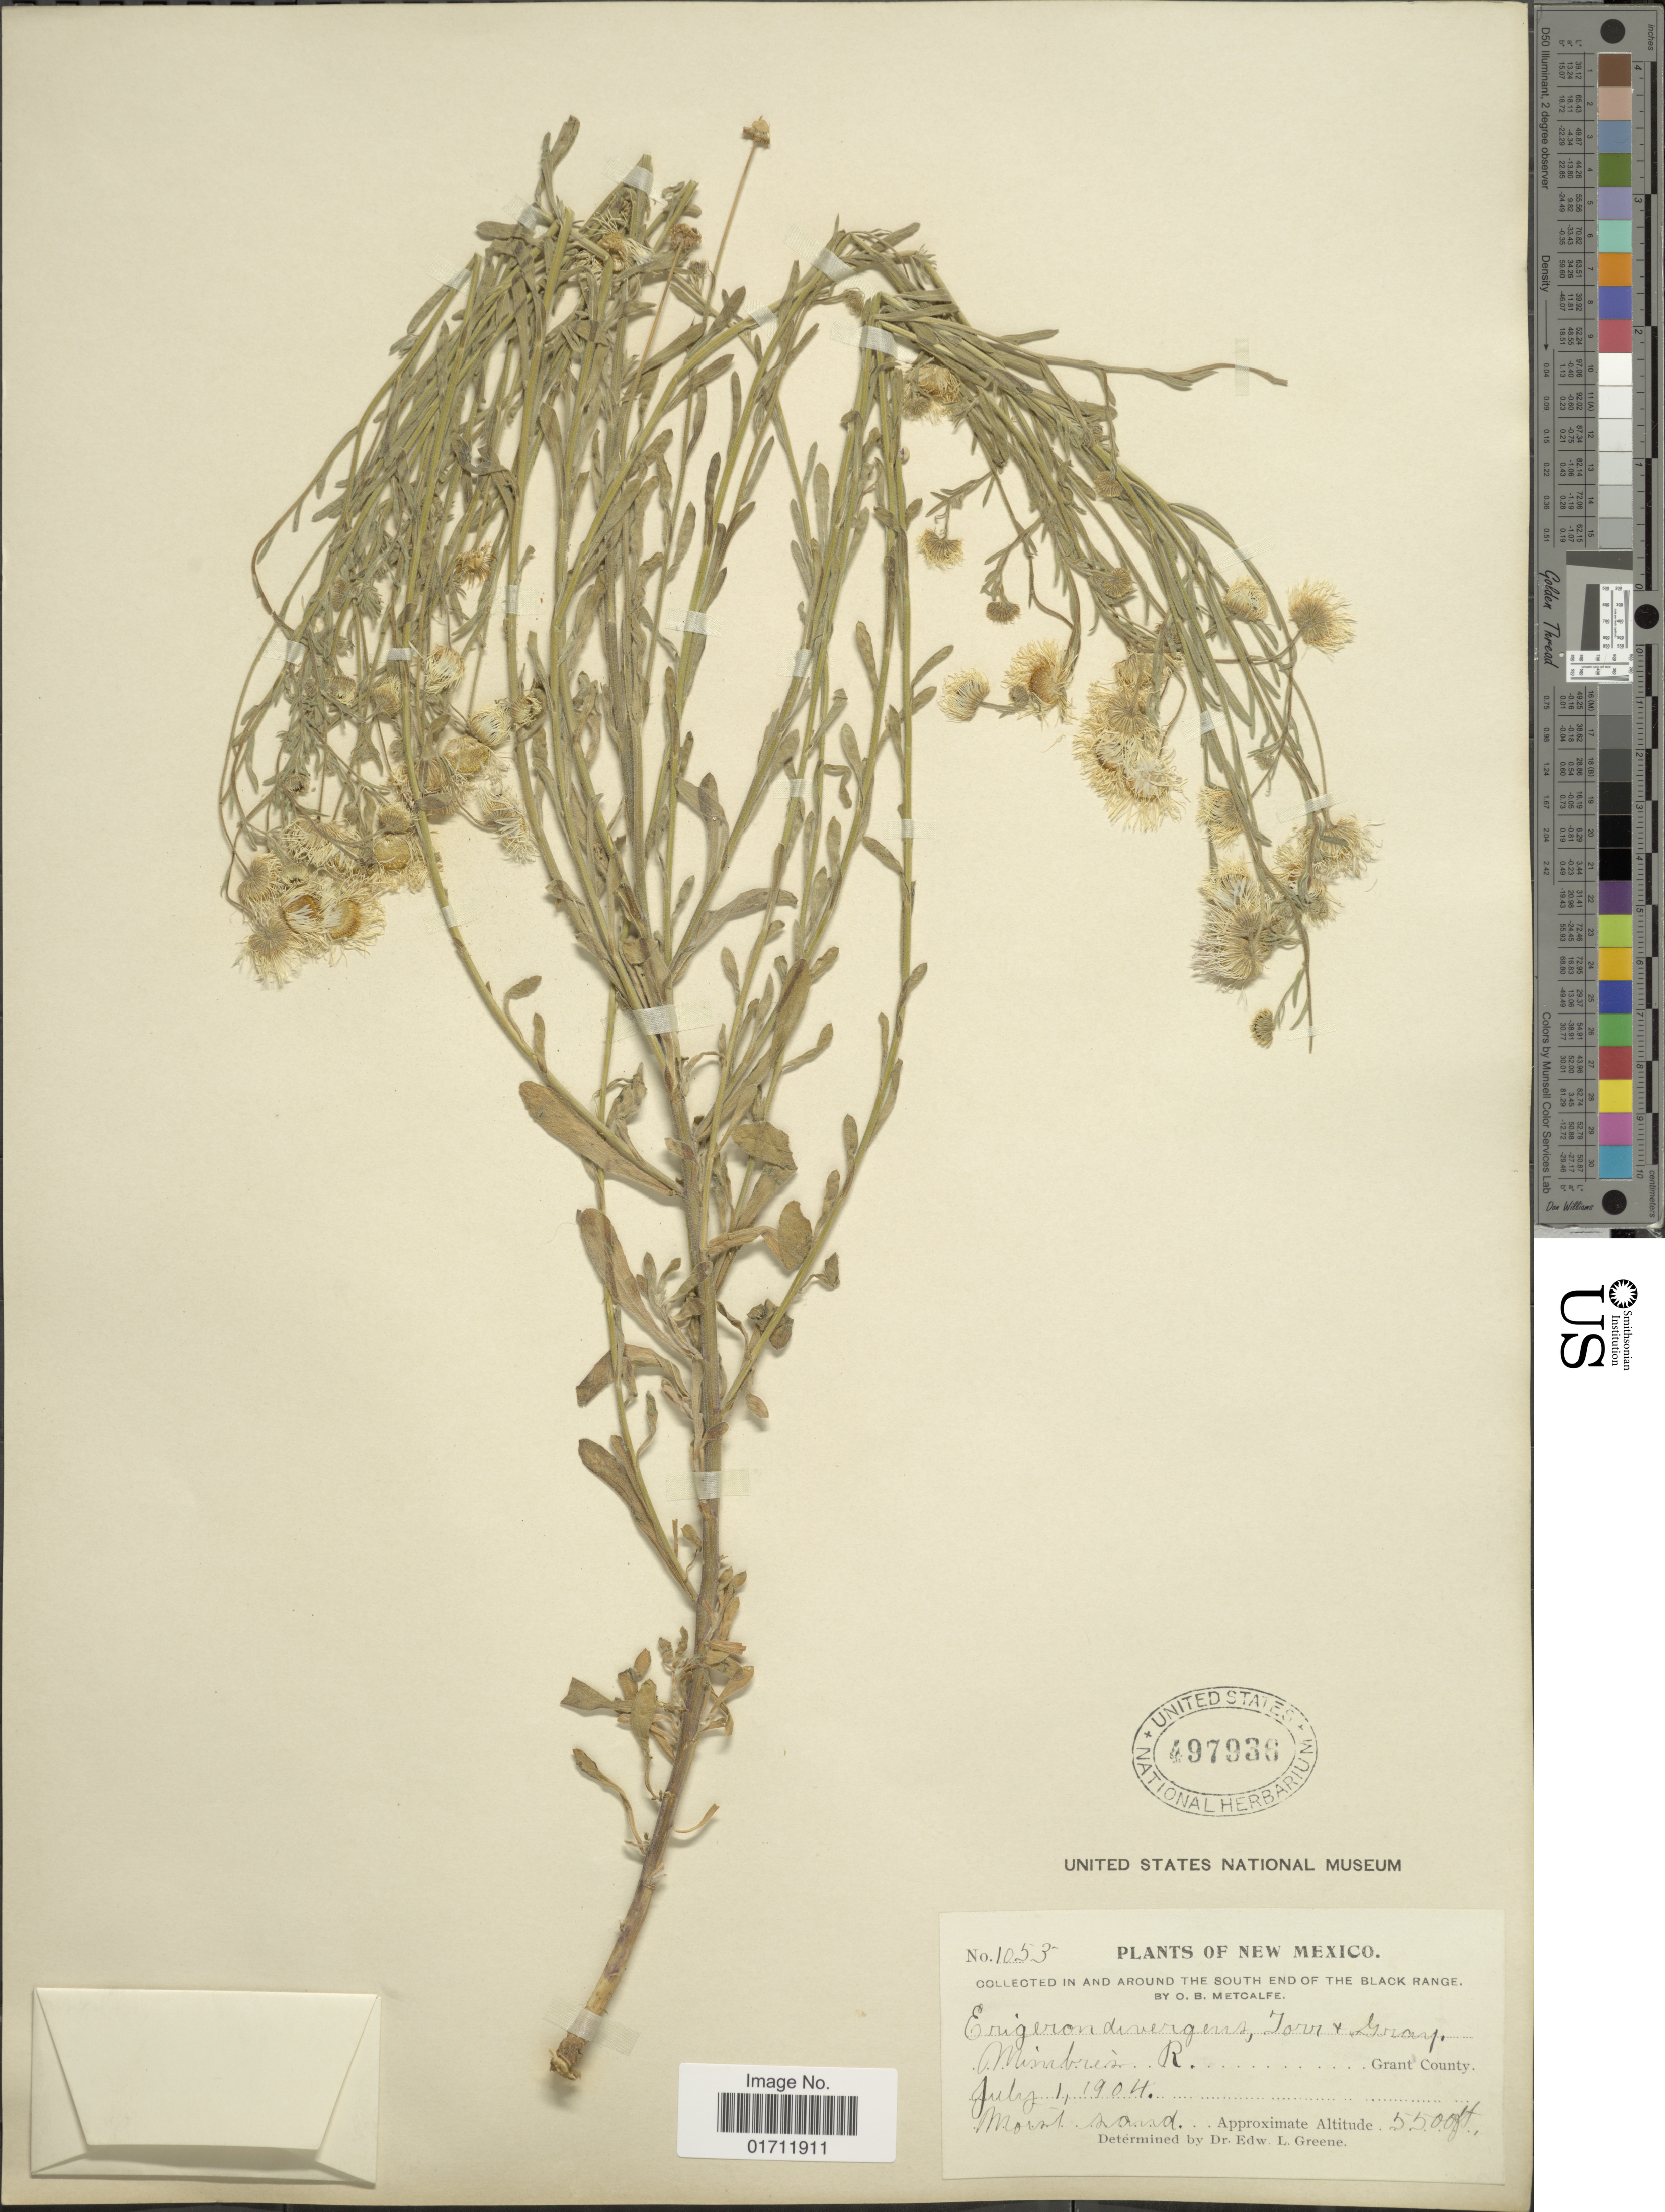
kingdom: Plantae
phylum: Tracheophyta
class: Magnoliopsida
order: Asterales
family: Asteraceae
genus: Erigeron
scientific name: Erigeron divergens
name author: Torr. & A. Gray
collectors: O. B. Metcalfe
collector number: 1053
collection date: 1904-07-01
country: United States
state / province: New Mexico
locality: In and around the South end of the Black Range, Mimbres R. Grant County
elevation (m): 1676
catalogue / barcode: US 497936